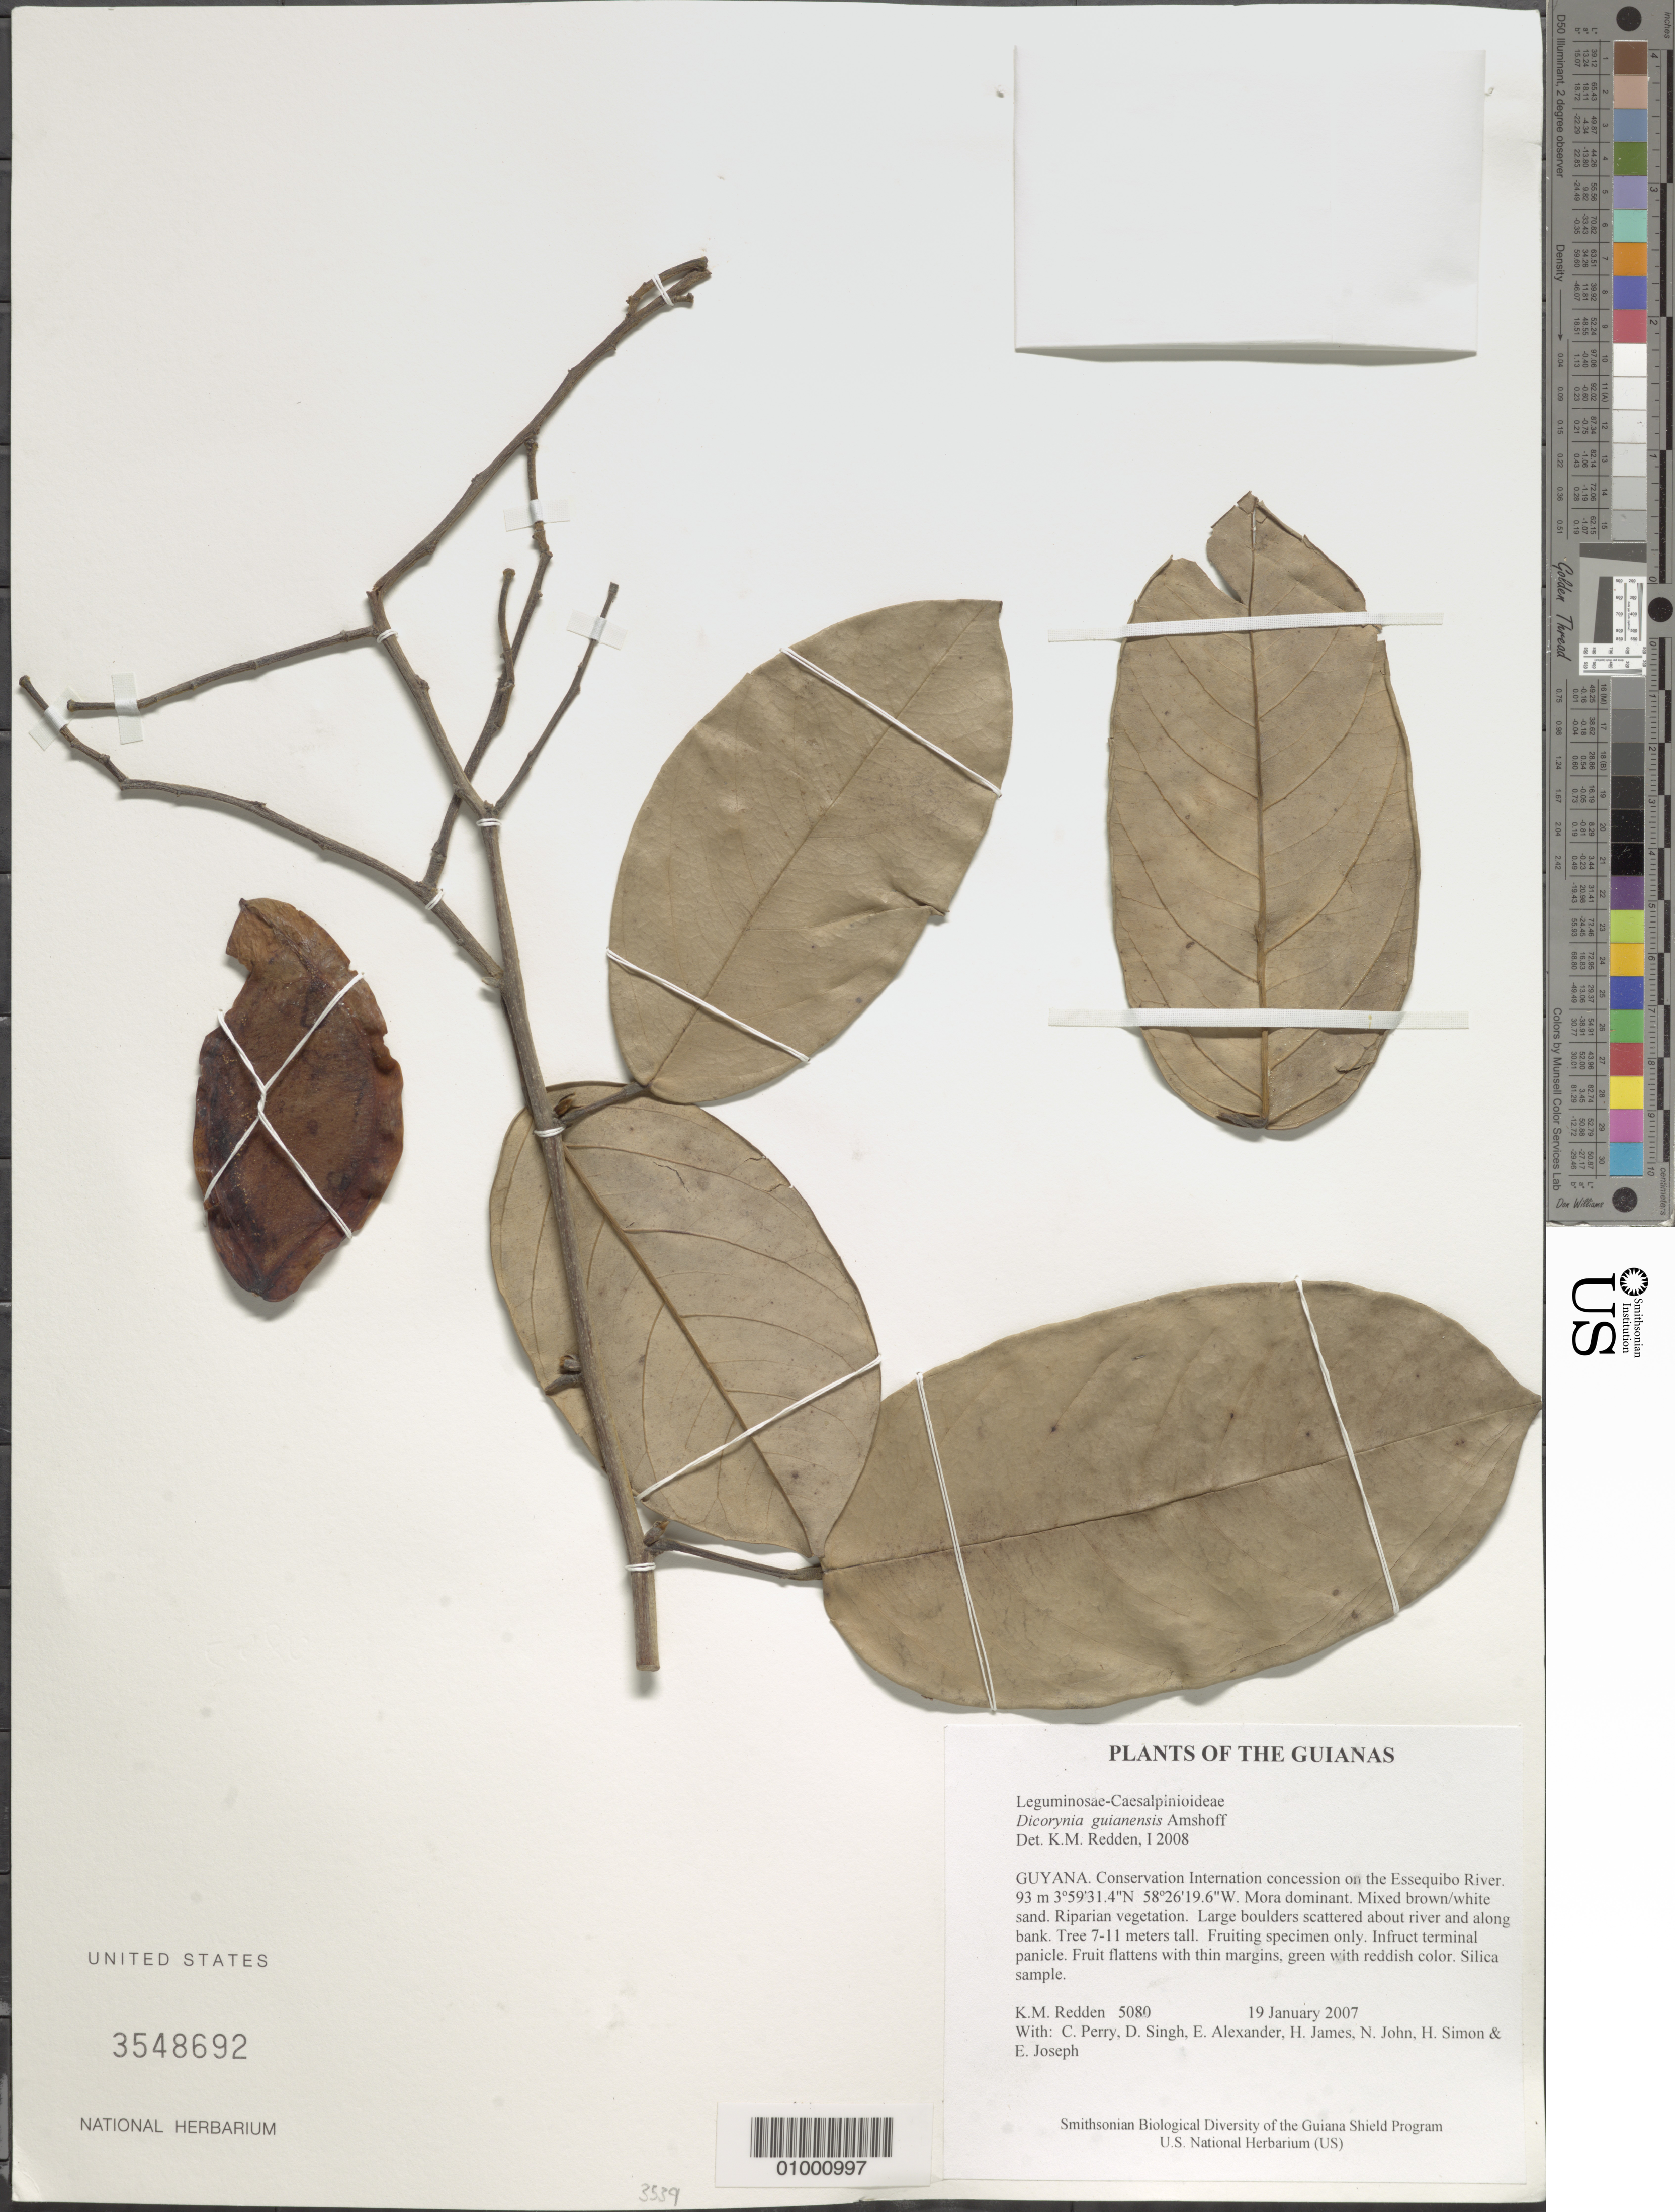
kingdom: Plantae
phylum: Tracheophyta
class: Magnoliopsida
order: Fabales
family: Fabaceae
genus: Martiodendron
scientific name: Martiodendron excelsum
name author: (Benth.) Gleason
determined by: Falcão, Marcus J.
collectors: K. M. Redden, C. Perry, D. Singh, E. Alexander, H. James, N. John, H. Simon & E. Joseph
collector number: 5080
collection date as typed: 19 January 2007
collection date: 2007-01-19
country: Guyana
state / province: U. Takutu-U. Essequibo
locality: Conservation International concession on the Essequibo River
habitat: Mora dominant. Mixed brown/white sand. Riparian vegetation. Large boulders scattered about river and along bank.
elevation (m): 93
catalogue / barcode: US 3548692